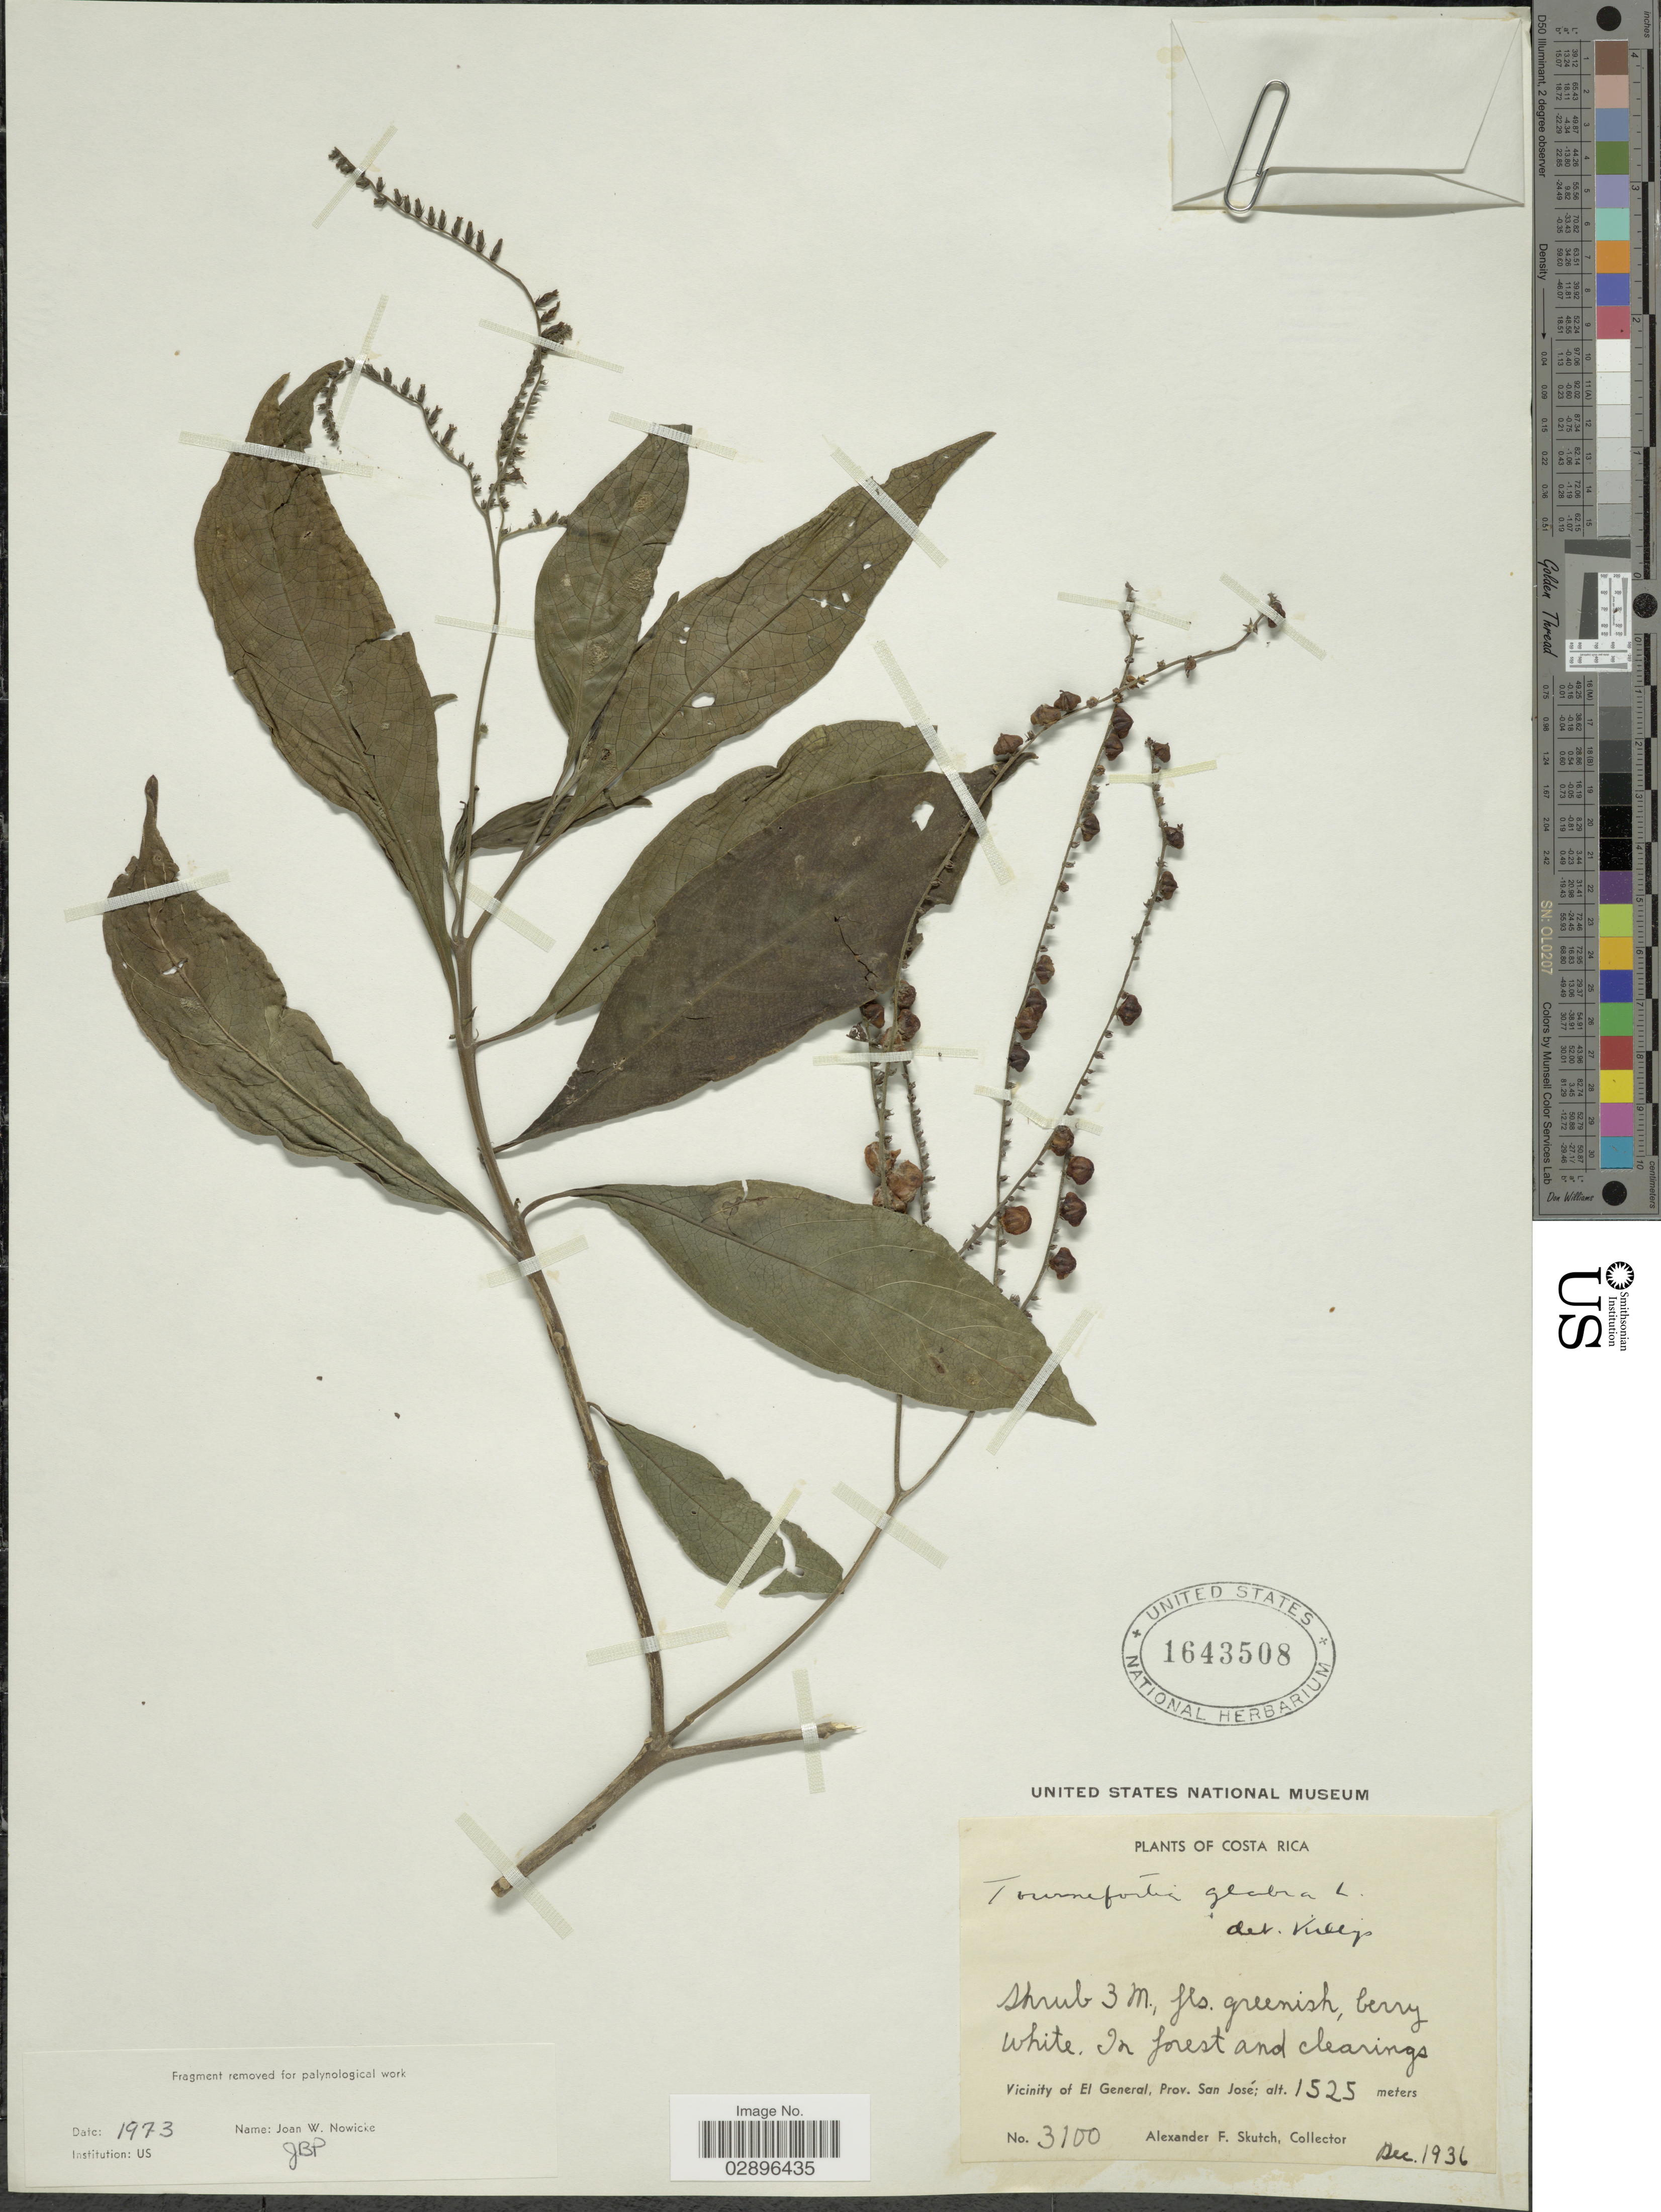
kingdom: Plantae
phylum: Tracheophyta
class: Magnoliopsida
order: Boraginales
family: Heliotropiaceae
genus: Tournefortia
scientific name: Tournefortia glabra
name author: L.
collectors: A. F. Skutch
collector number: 3100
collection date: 1936-12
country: Costa Rica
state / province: San José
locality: Vicinity of El General, Prov. San José.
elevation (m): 1525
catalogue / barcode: US 1643508